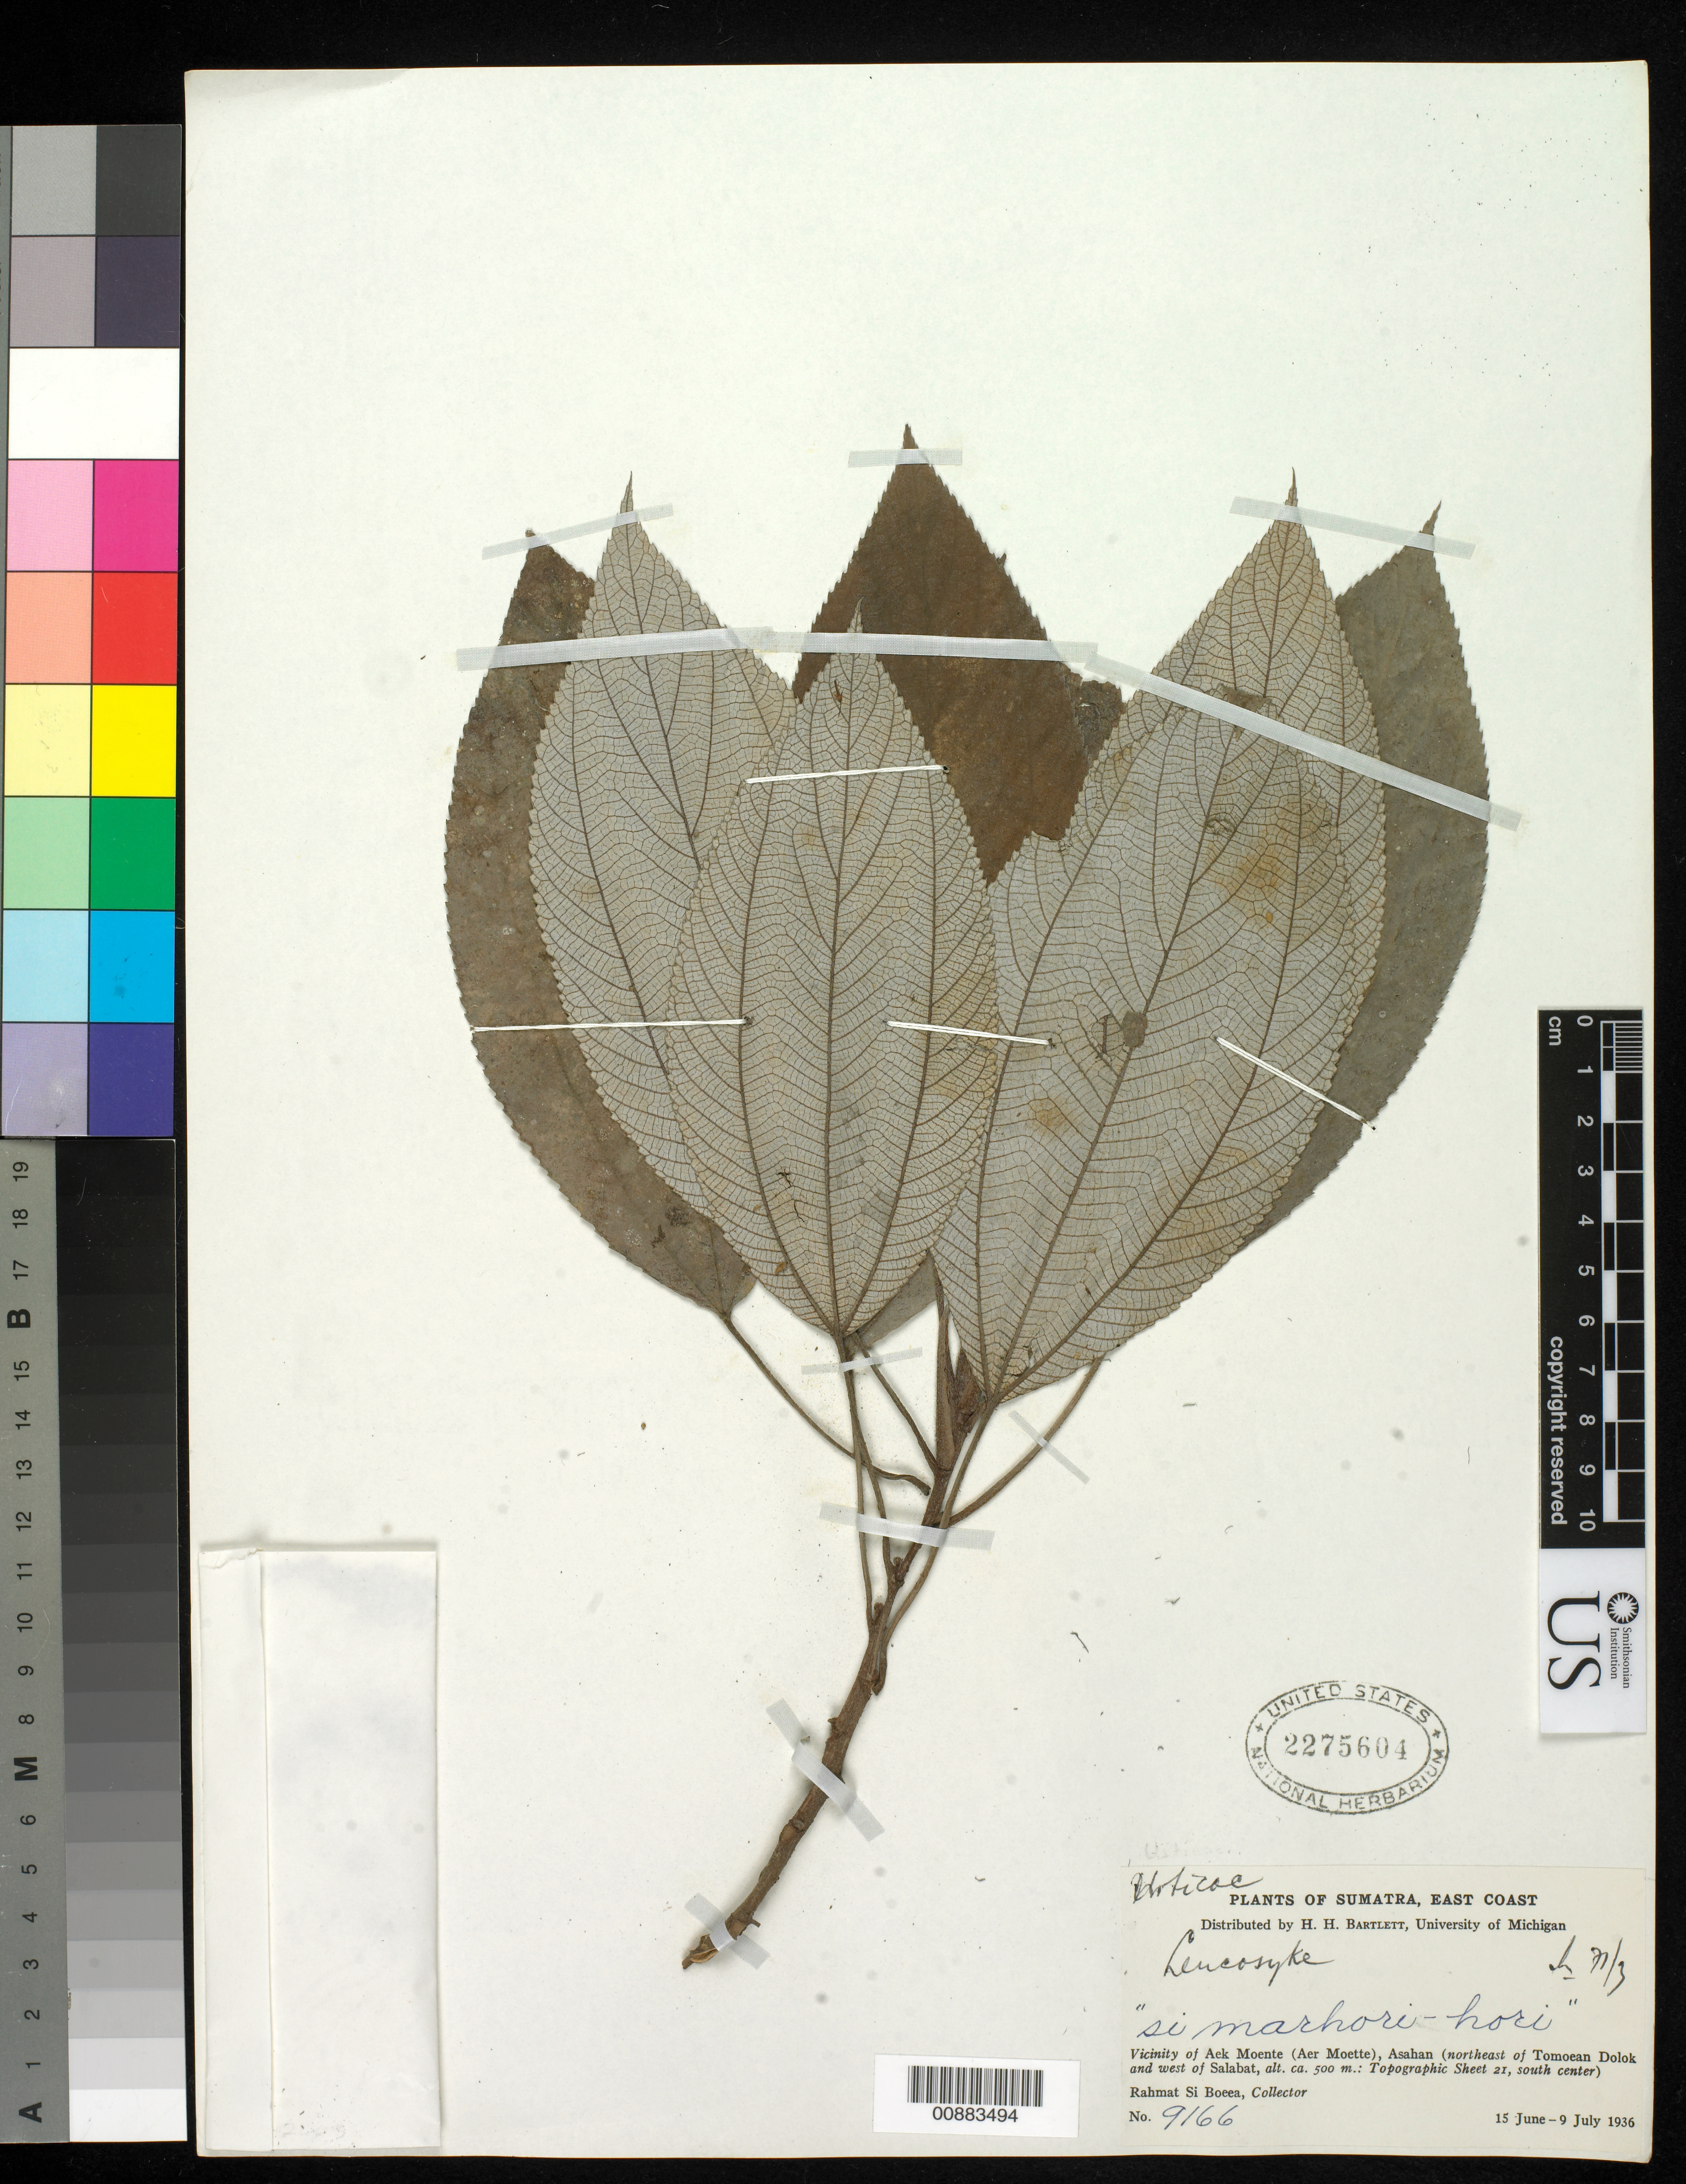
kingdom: Plantae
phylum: Tracheophyta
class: Magnoliopsida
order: Rosales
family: Urticaceae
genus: Leucosyke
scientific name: Leucosyke sp.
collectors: Rahmat Si Boeea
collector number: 9166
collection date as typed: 15 Jun 1936 to 09 Jul 1936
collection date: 1936-06-15/1936-07-09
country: Indonesia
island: Sumatra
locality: Vicinity of Aek Moente and Asahan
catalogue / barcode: US 2275604